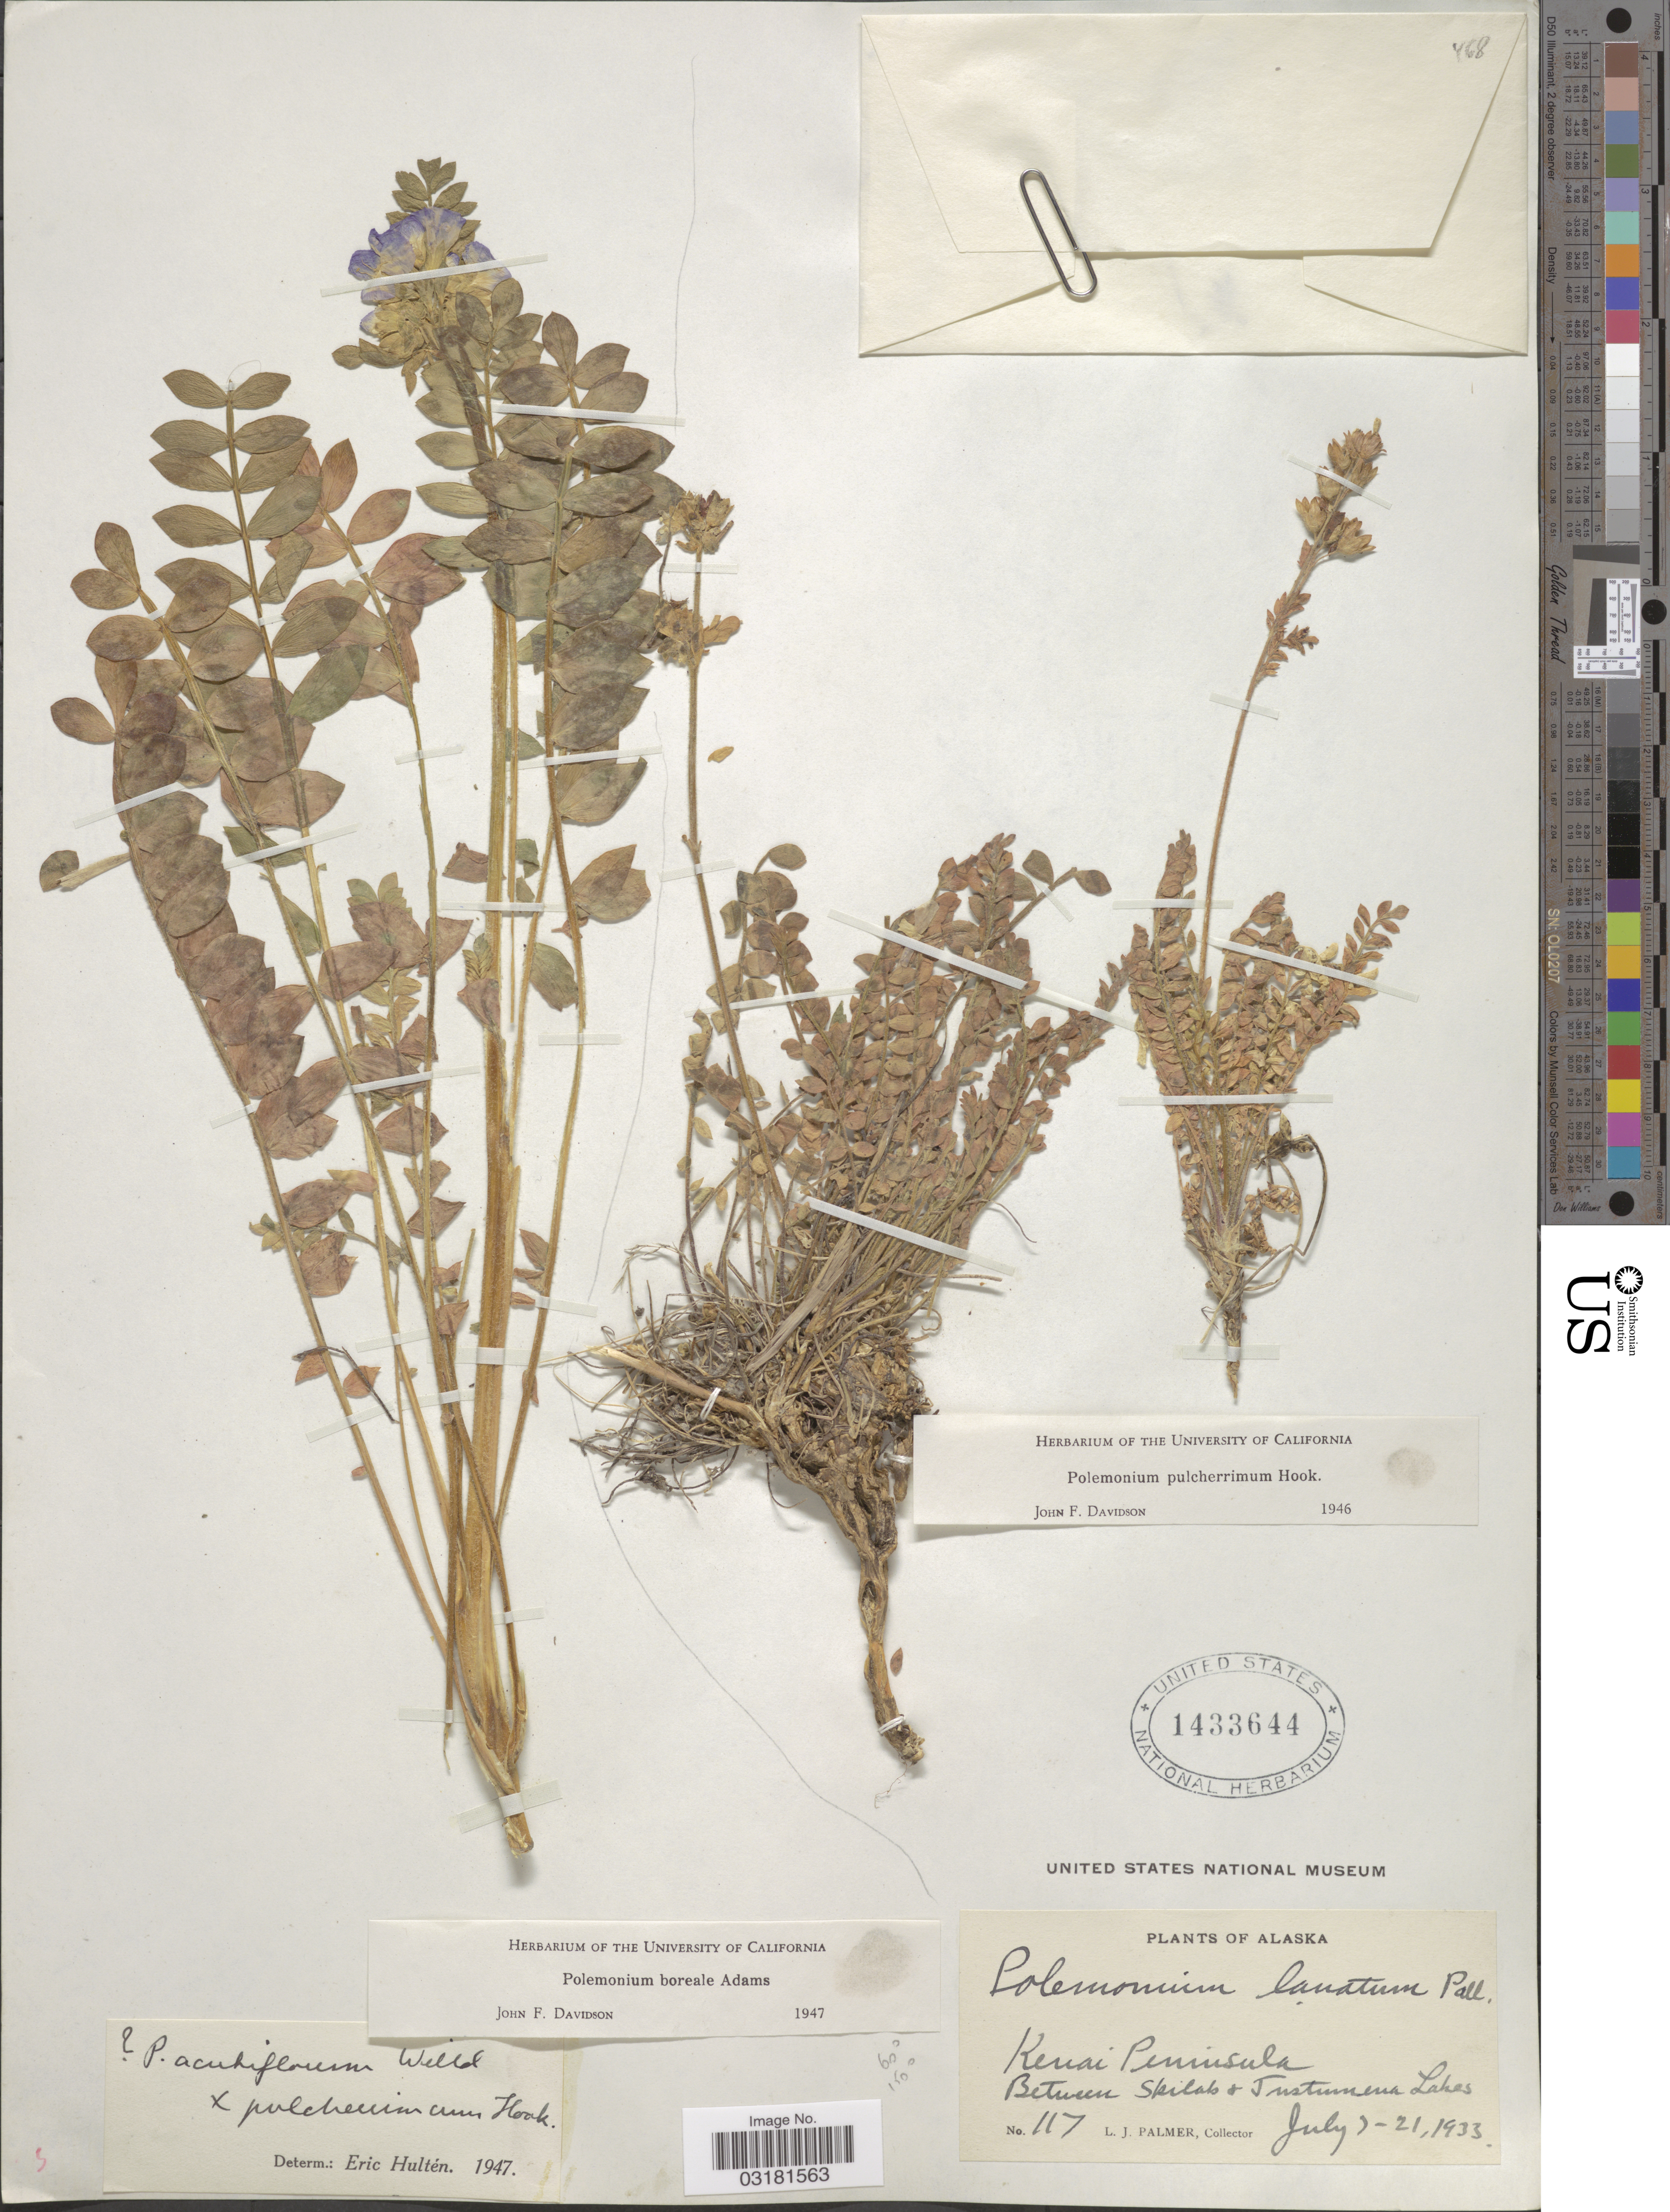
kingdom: Plantae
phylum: Tracheophyta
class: Magnoliopsida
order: Ericales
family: Polemoniaceae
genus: Polemonium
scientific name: Polemonium pulcherrimum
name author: Hook.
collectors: L. J. Palmer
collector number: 117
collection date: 1933-07-07/1933-07-21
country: United States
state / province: Alaska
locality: Kenai Peninsula, Between Skilak & Tustumena Lakes.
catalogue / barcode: US 1433644